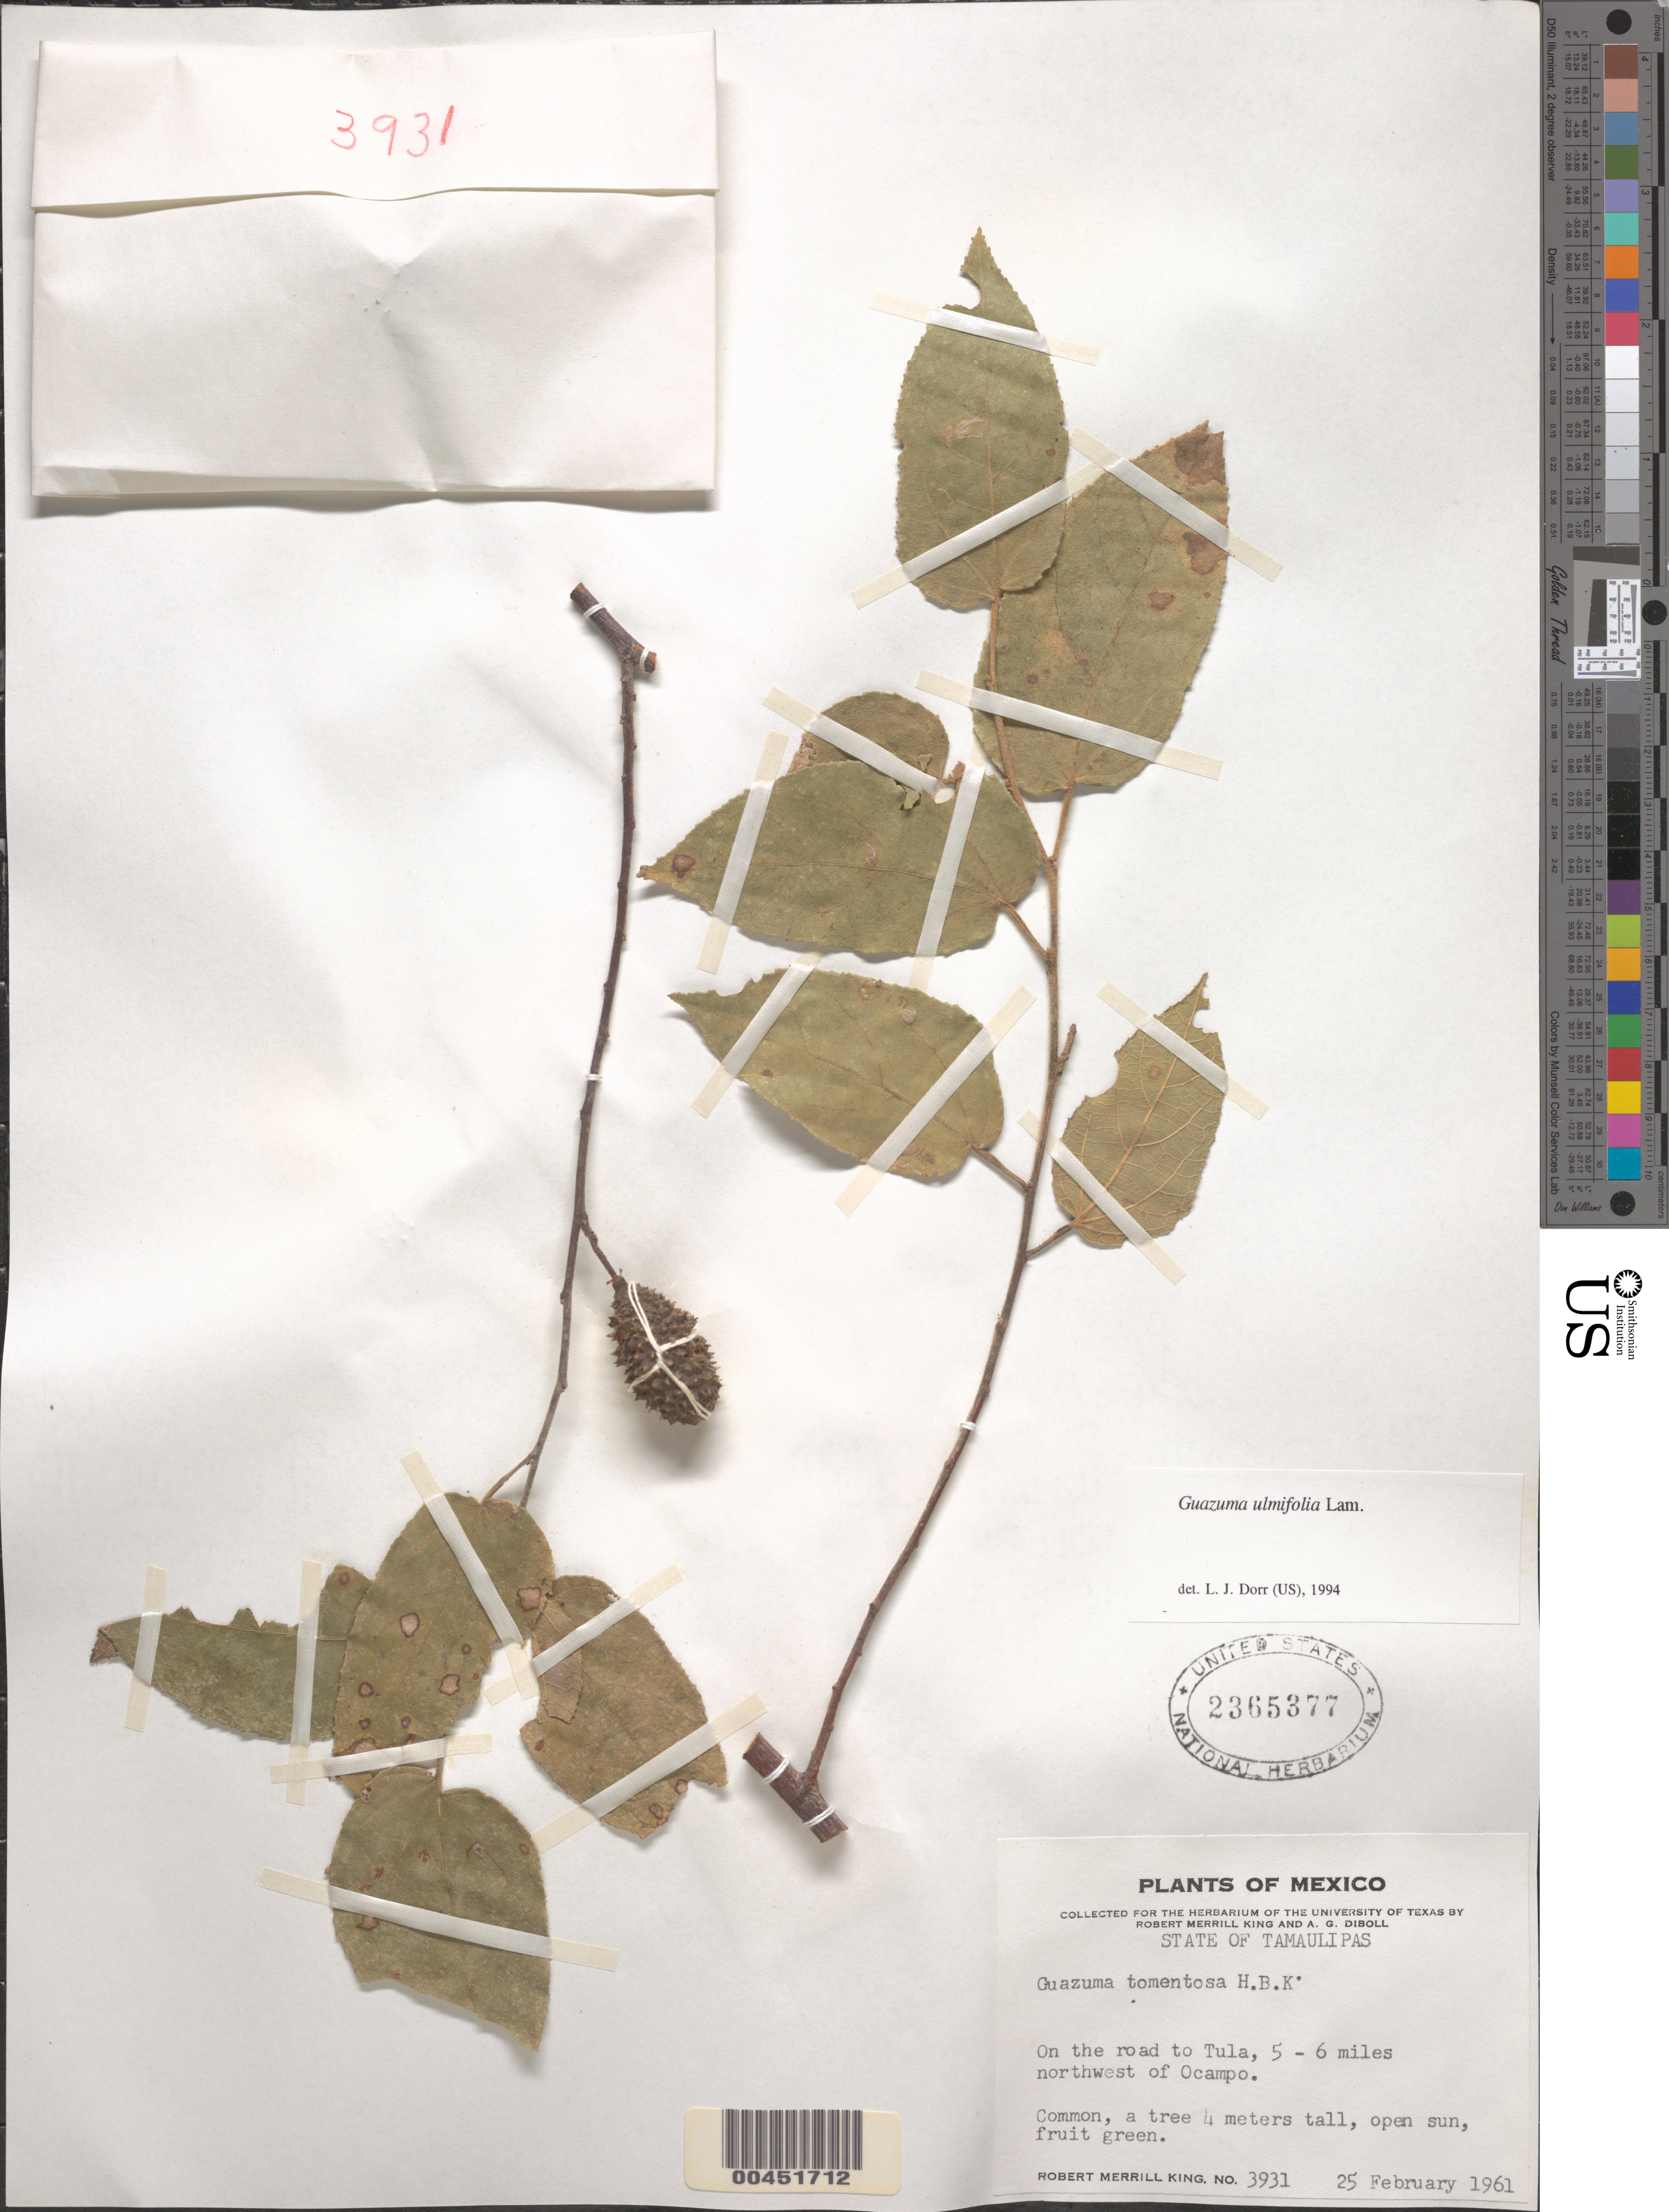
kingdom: Plantae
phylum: Tracheophyta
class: Magnoliopsida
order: Malvales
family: Malvaceae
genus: Guazuma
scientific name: Guazuma ulmifolia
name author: Lam.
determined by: Dorr, L. J., (BOT), Smithsonian Institution - National Museum of Natural History (UNITED STATES)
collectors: R. M. King & A. Diboll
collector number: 3931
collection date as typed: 25 Feb 1961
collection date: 1961-02-25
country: Mexico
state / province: Tamaulipas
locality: Road to Tula, 5 - 6 mi. NW of Ocampo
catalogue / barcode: US 2365377